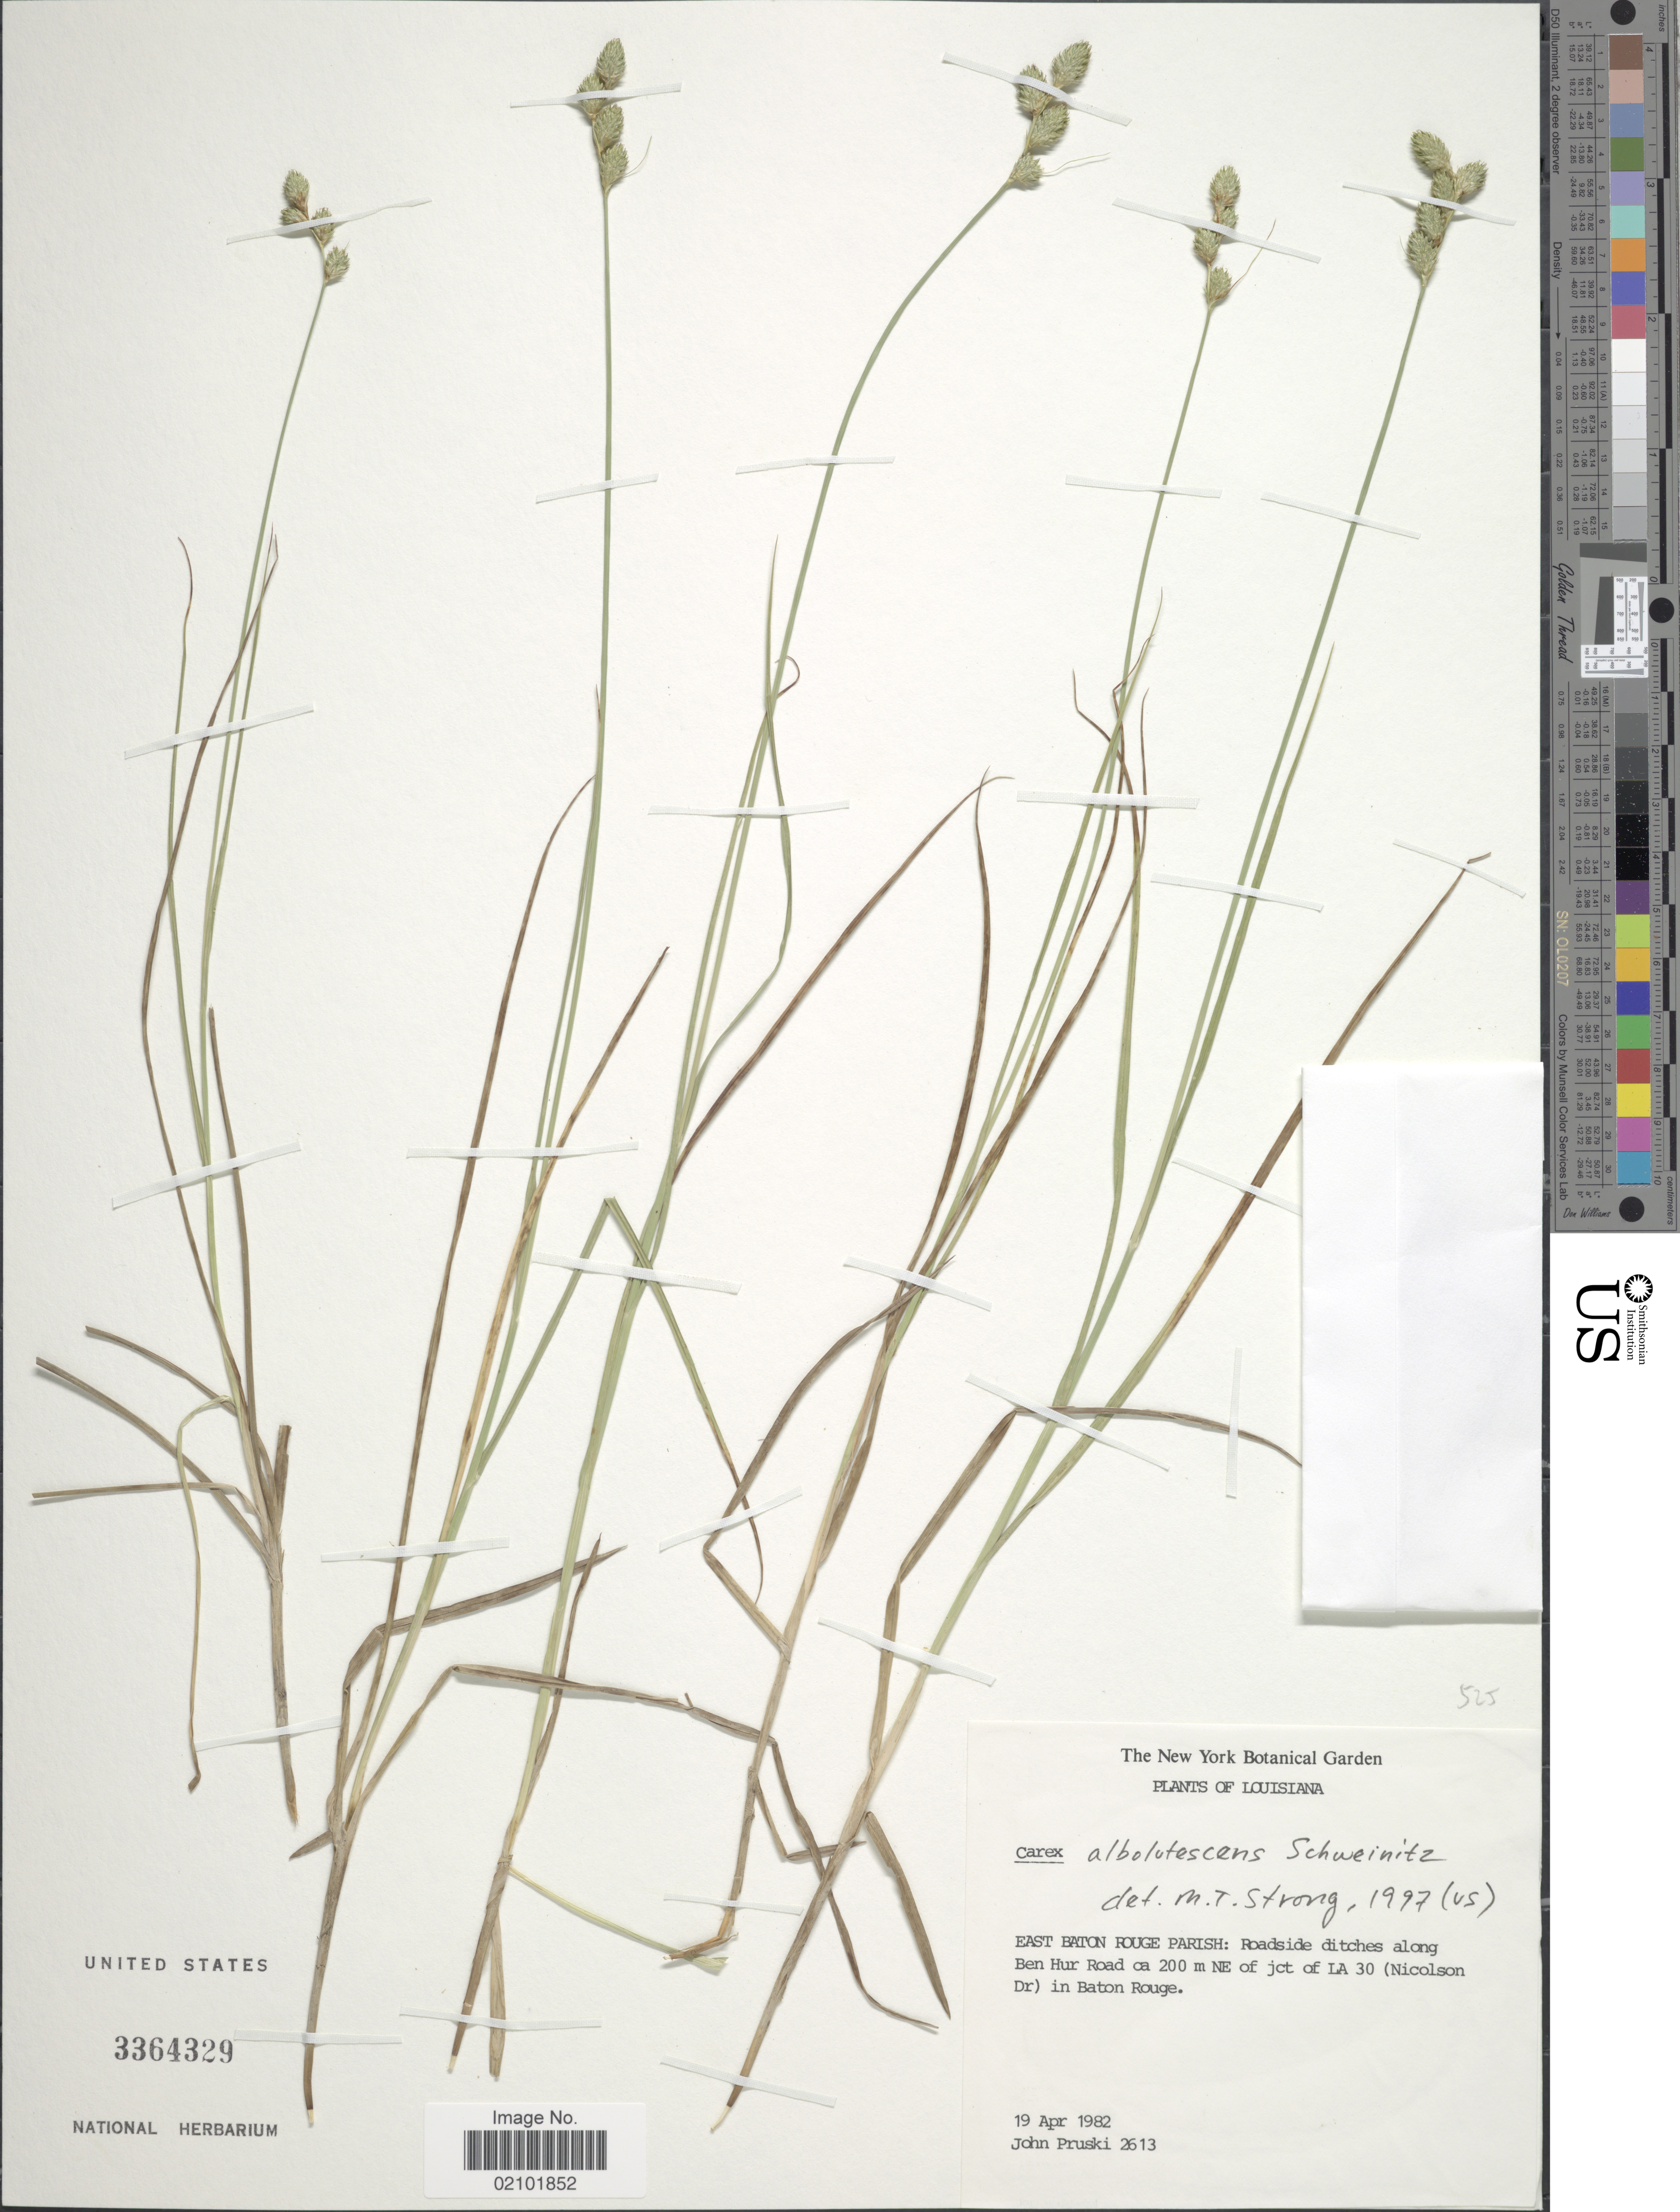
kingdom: Plantae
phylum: Tracheophyta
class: Liliopsida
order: Poales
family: Cyperaceae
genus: Carex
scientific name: Carex albolutescens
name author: Schwein.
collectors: J. F. Pruski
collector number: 2613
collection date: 1982-04-19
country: United States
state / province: Louisiana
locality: East Baton Rouge Parish: Along Ben Hur Road ca 200 m NE of jct of LA 30 (Nicolson Dr) in Baton Rouge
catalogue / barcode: US 3364329